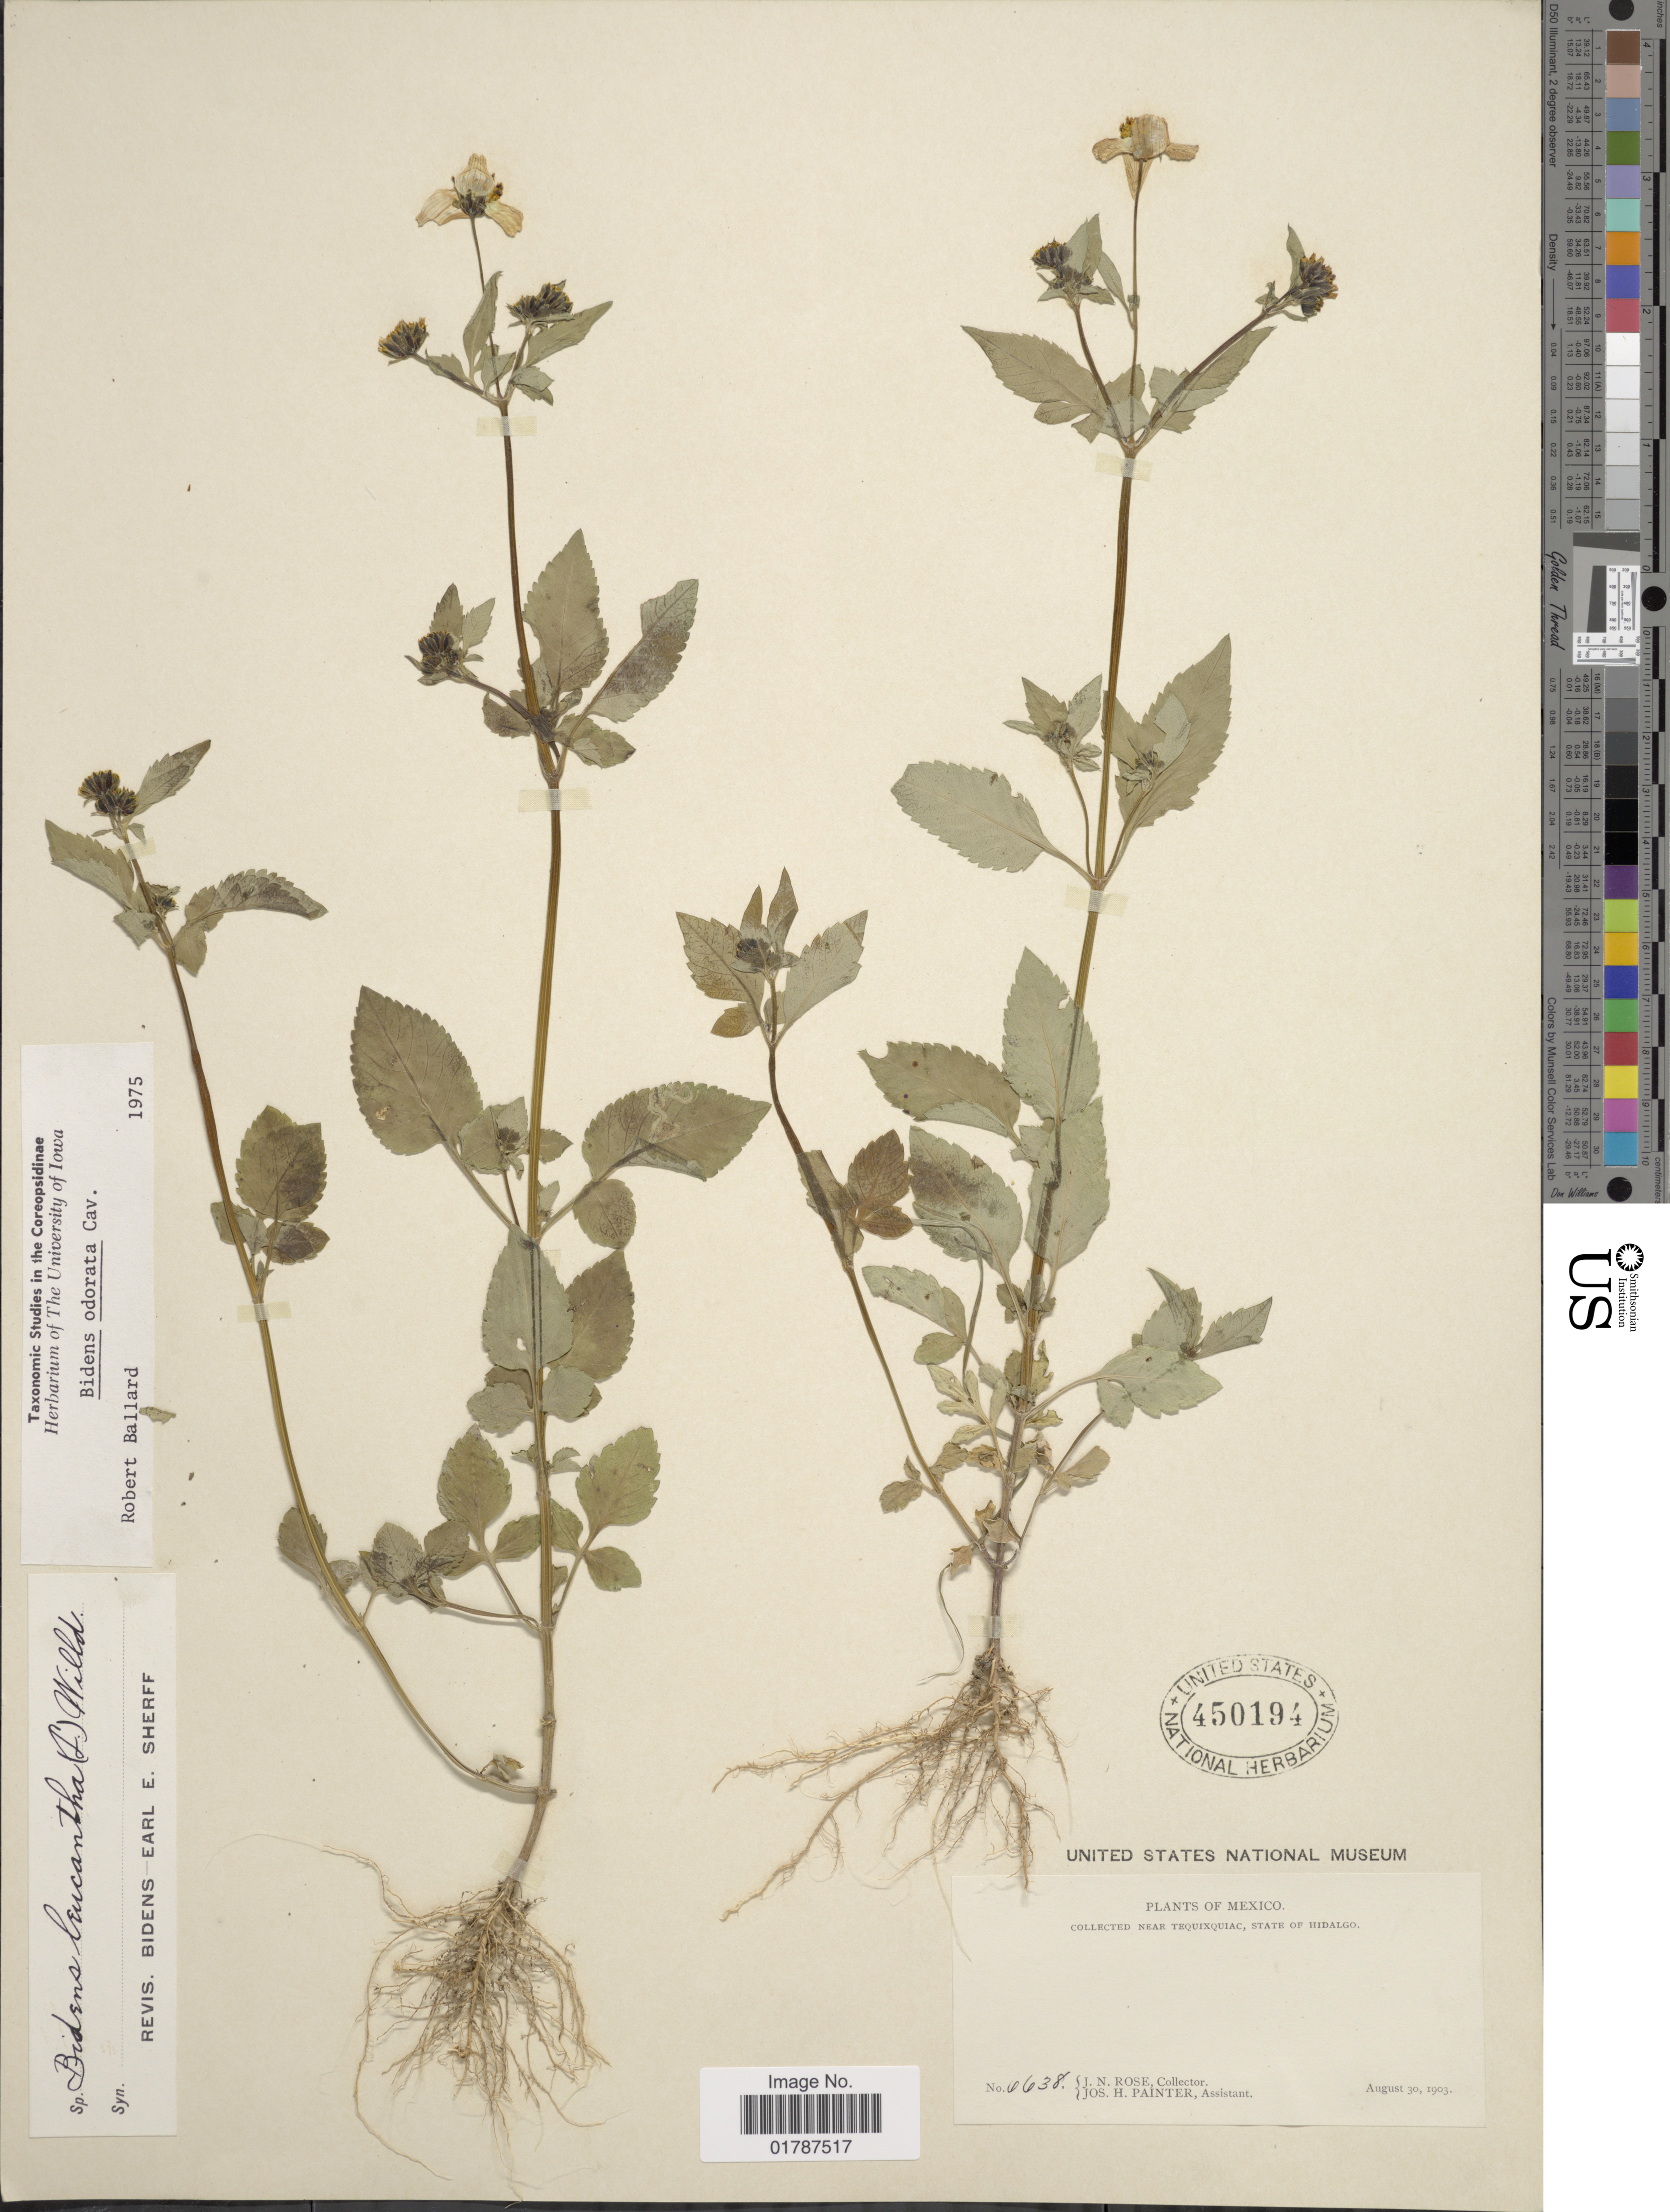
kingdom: Plantae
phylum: Tracheophyta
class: Magnoliopsida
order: Asterales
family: Asteraceae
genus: Bidens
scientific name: Bidens odorata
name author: Cav.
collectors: J. N. Rose & J. H. Painter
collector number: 6638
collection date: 1903-08-30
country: Mexico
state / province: Hidalgo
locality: Near Tequixquiac, State of Hidalgo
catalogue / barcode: US 450194